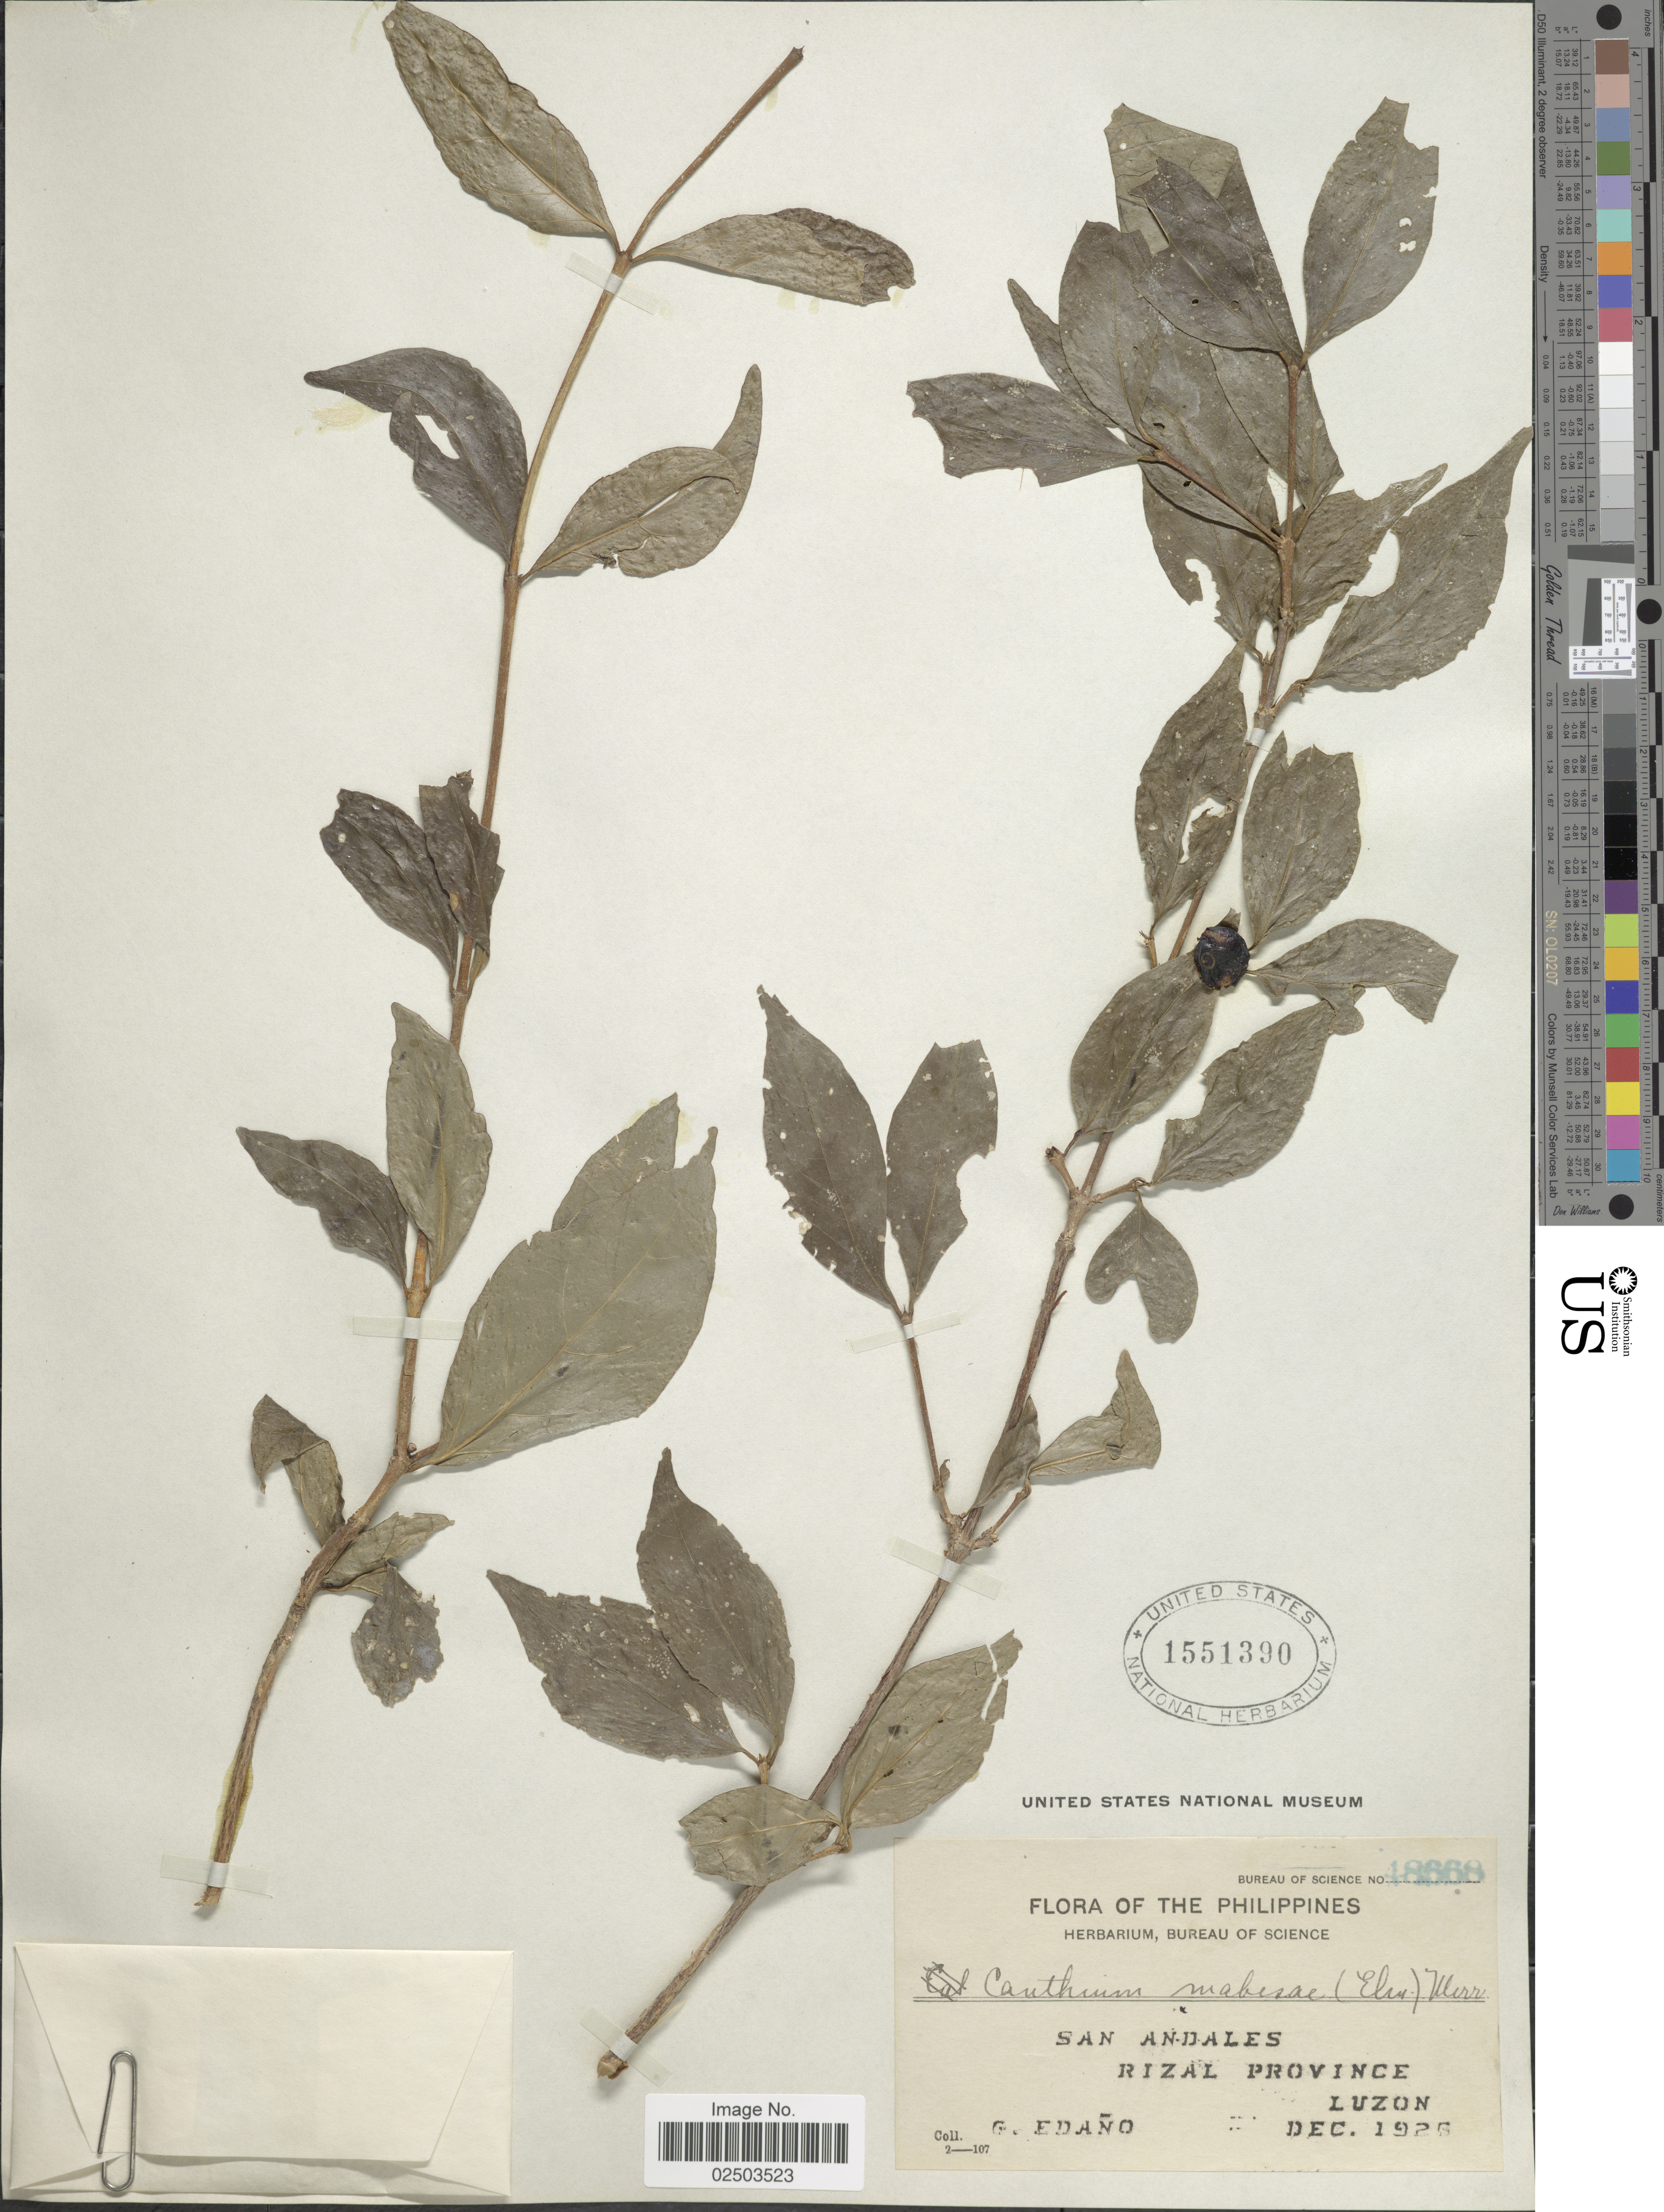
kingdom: Plantae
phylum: Tracheophyta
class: Magnoliopsida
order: Gentianales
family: Rubiaceae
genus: Canthium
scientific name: Canthium mabesae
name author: (Elmer) Merr.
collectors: G. Edaño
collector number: Bureau of Science 48668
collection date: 1926-12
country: Philippines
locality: San Andales, Rizal Province, Luzon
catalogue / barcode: US 1551390